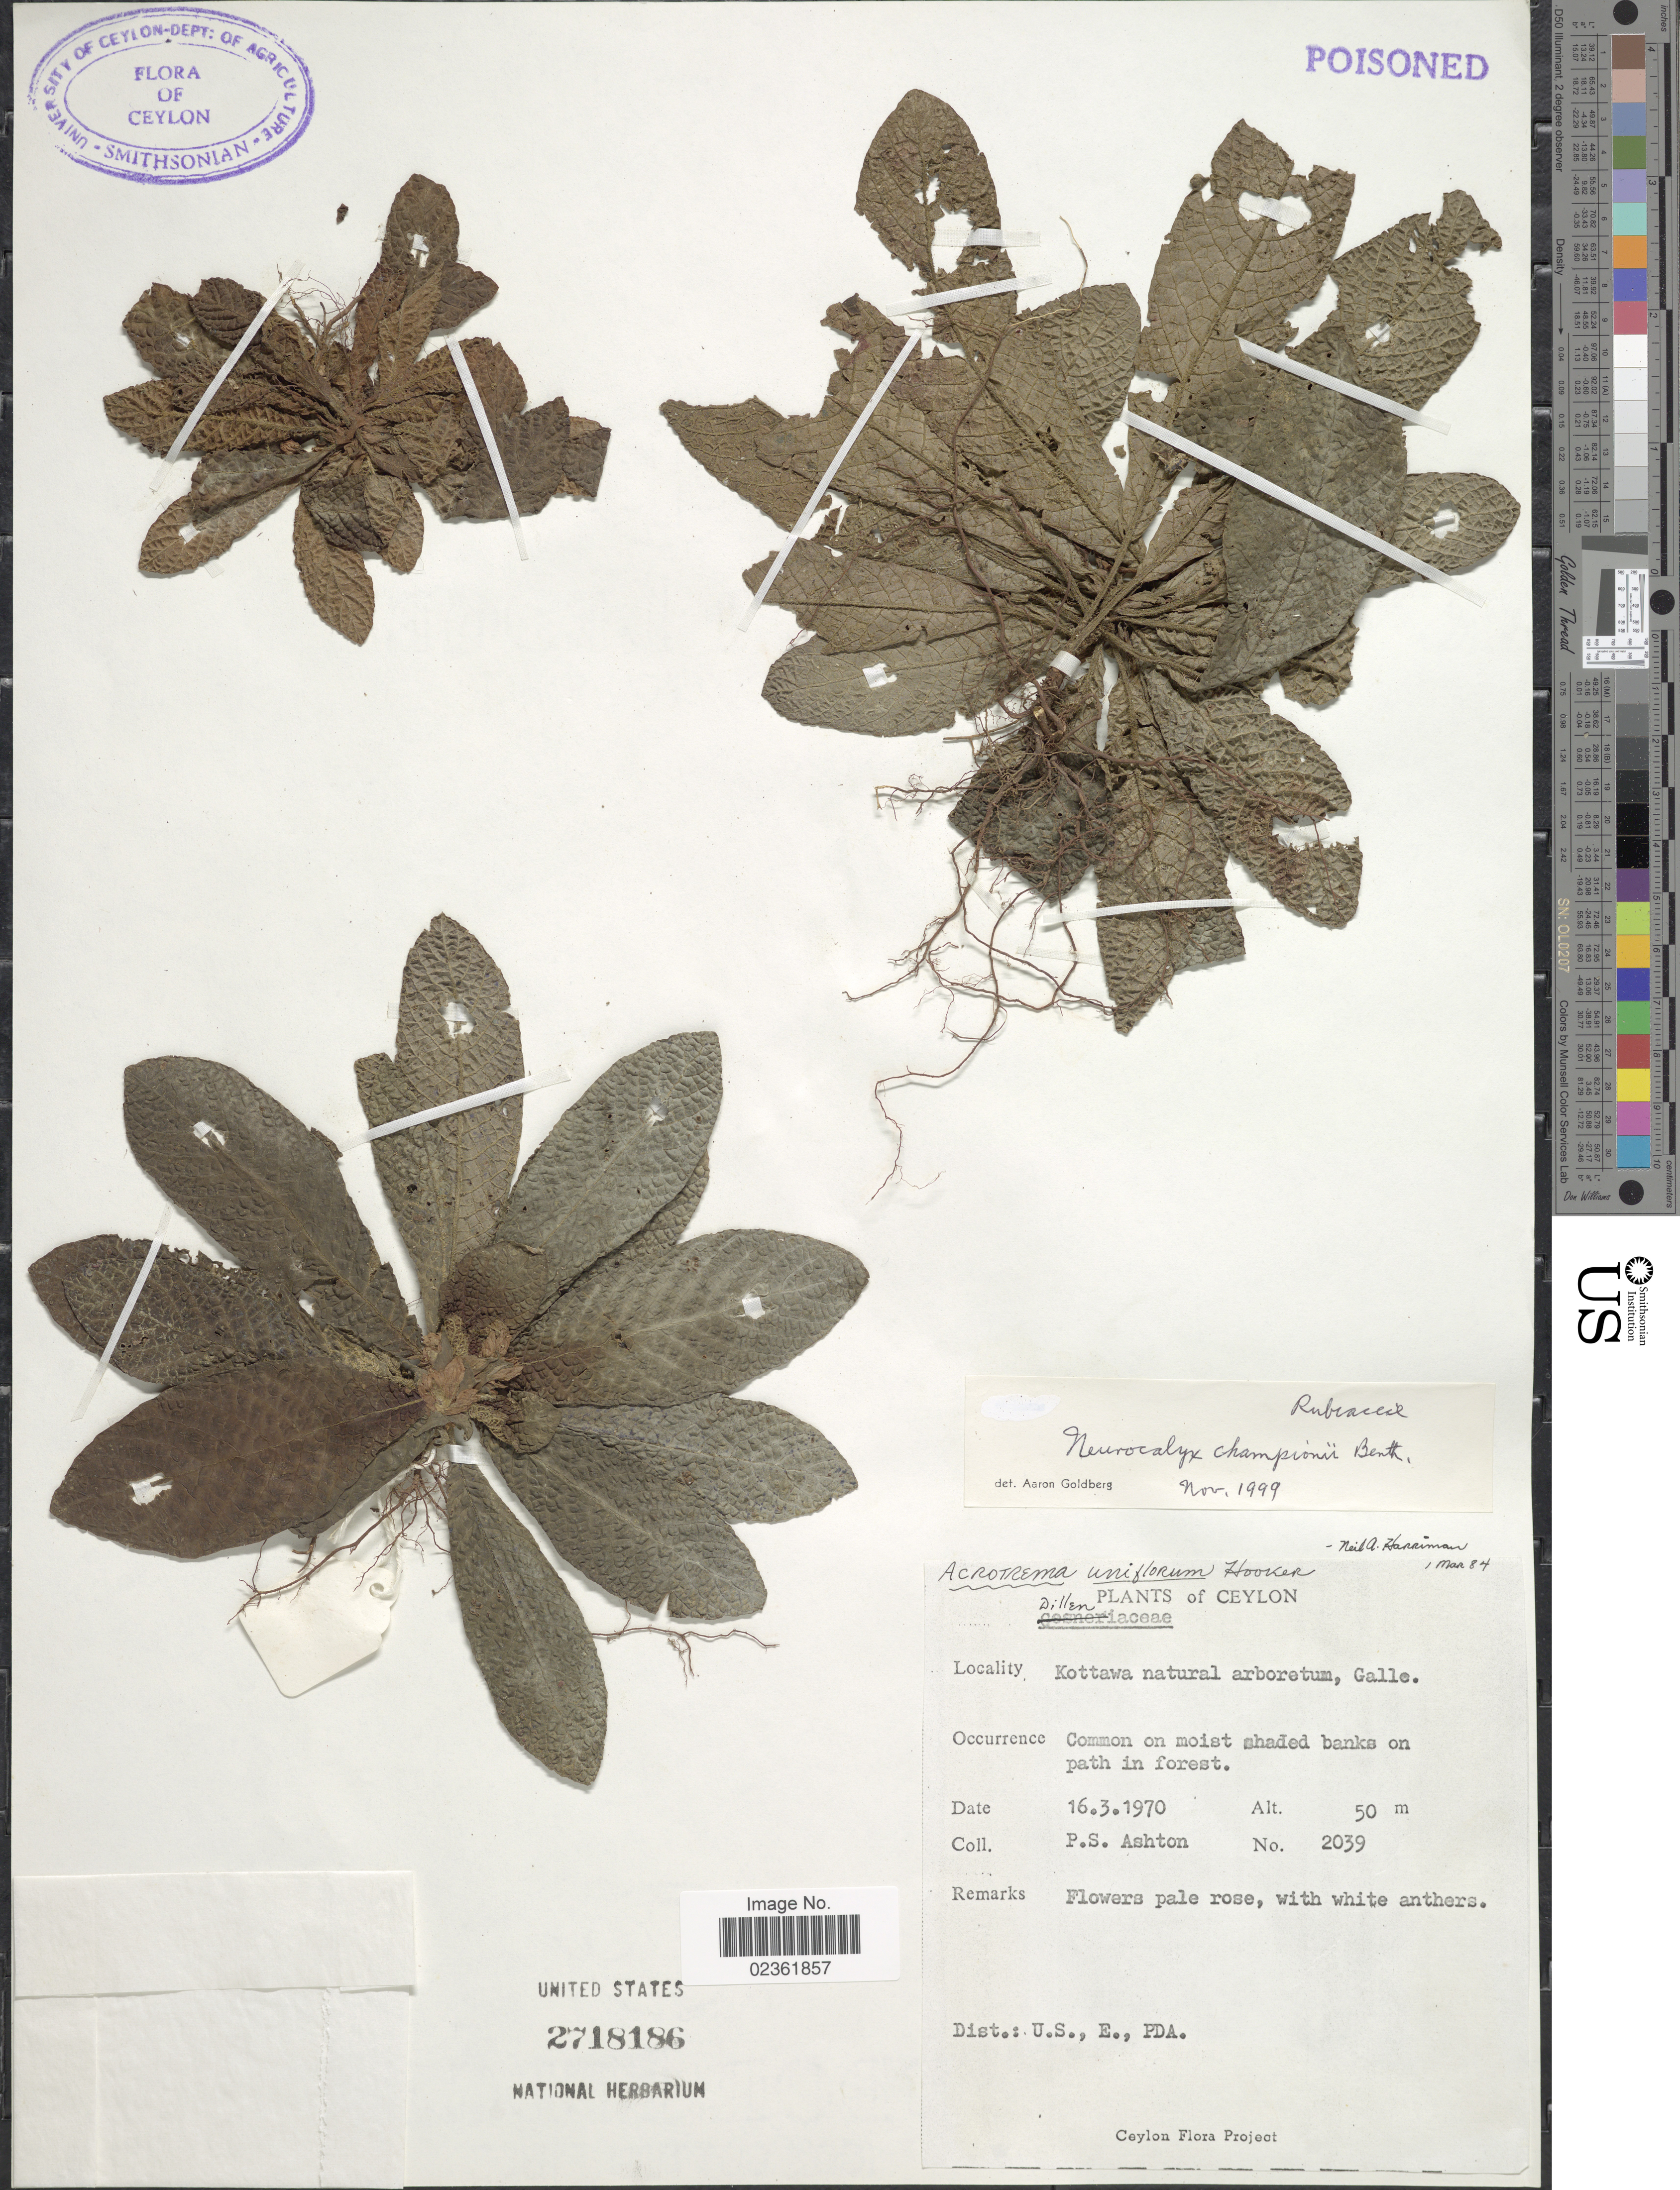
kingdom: Plantae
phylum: Tracheophyta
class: Magnoliopsida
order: Gentianales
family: Rubiaceae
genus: Neurocalyx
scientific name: Neurocalyx championii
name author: Benth. ex Thwaites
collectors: P. S. Ashton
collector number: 2039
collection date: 1970-03-16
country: Sri Lanka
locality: Ceylon, Kottawa natural arboretum, Galle, common on moist shaded banks on path in forest.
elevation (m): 50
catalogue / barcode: US 2718186